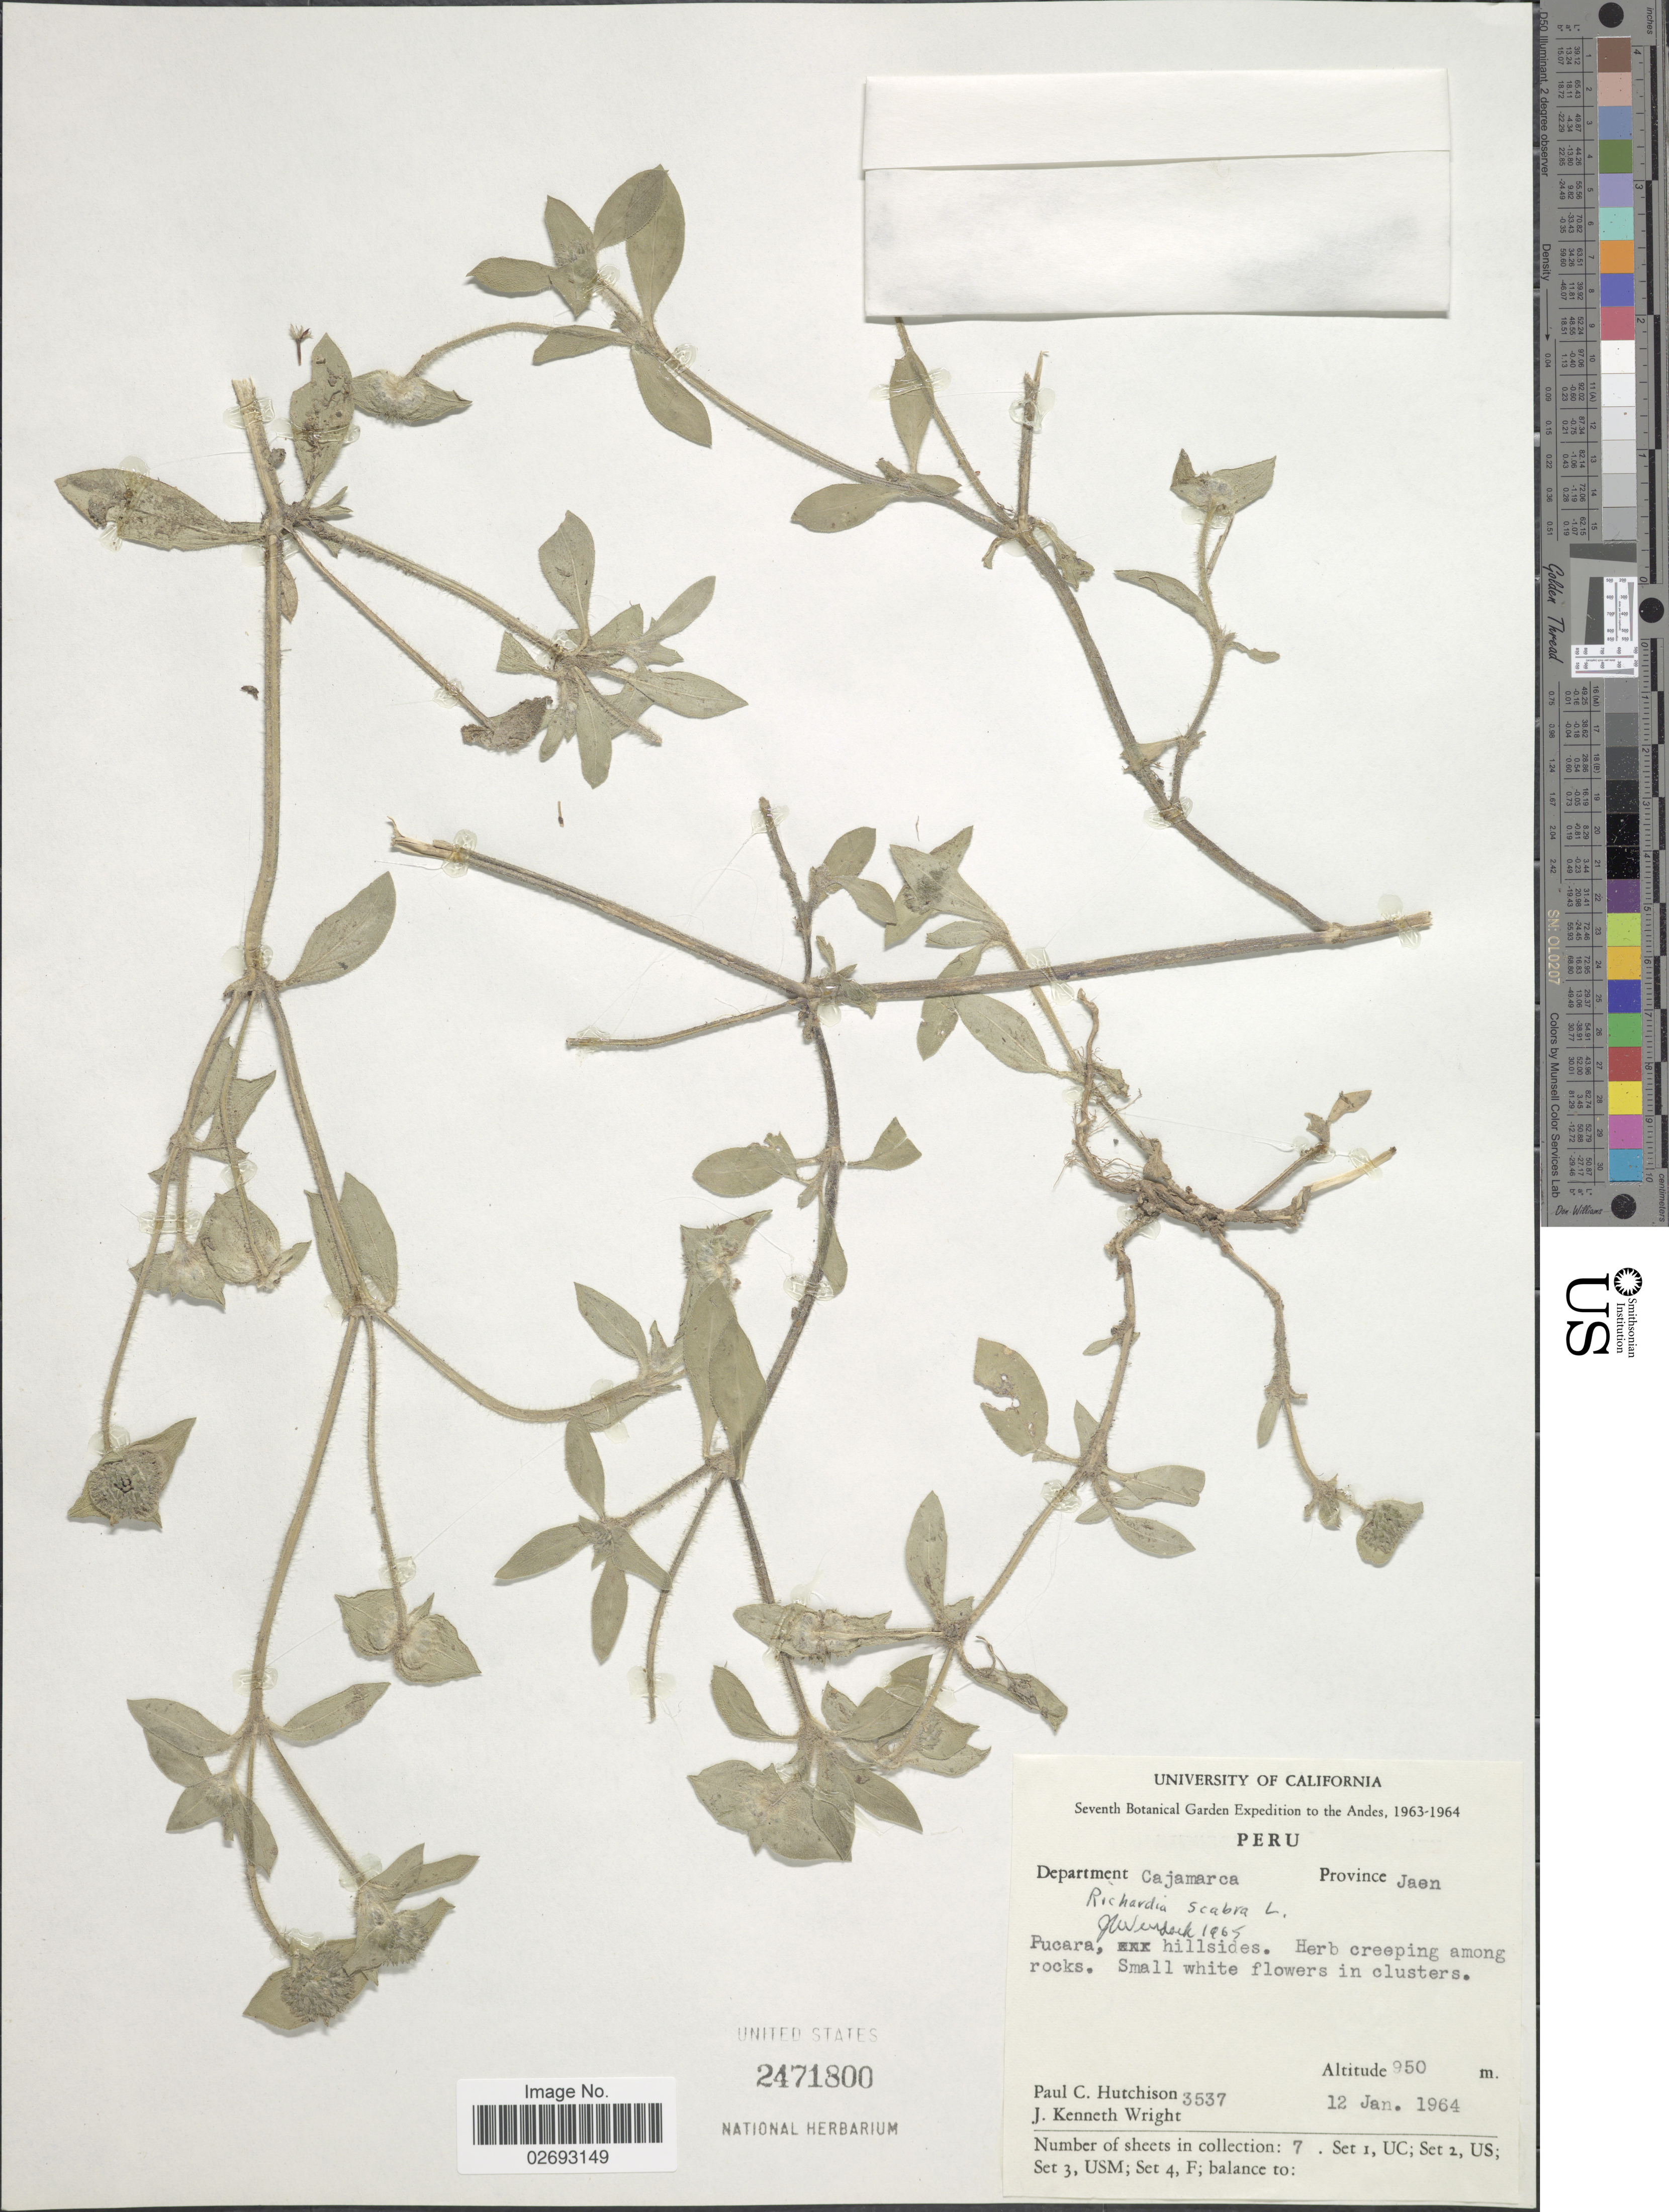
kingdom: Plantae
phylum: Tracheophyta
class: Magnoliopsida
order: Gentianales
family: Rubiaceae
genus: Richardia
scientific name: Richardia scabra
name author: L.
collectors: P. C. Hutchison & J. K. Wright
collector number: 3537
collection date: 1964-01-12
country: Peru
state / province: Cajamarca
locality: Province of Jaen. Pucara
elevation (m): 950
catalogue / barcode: US 2471800